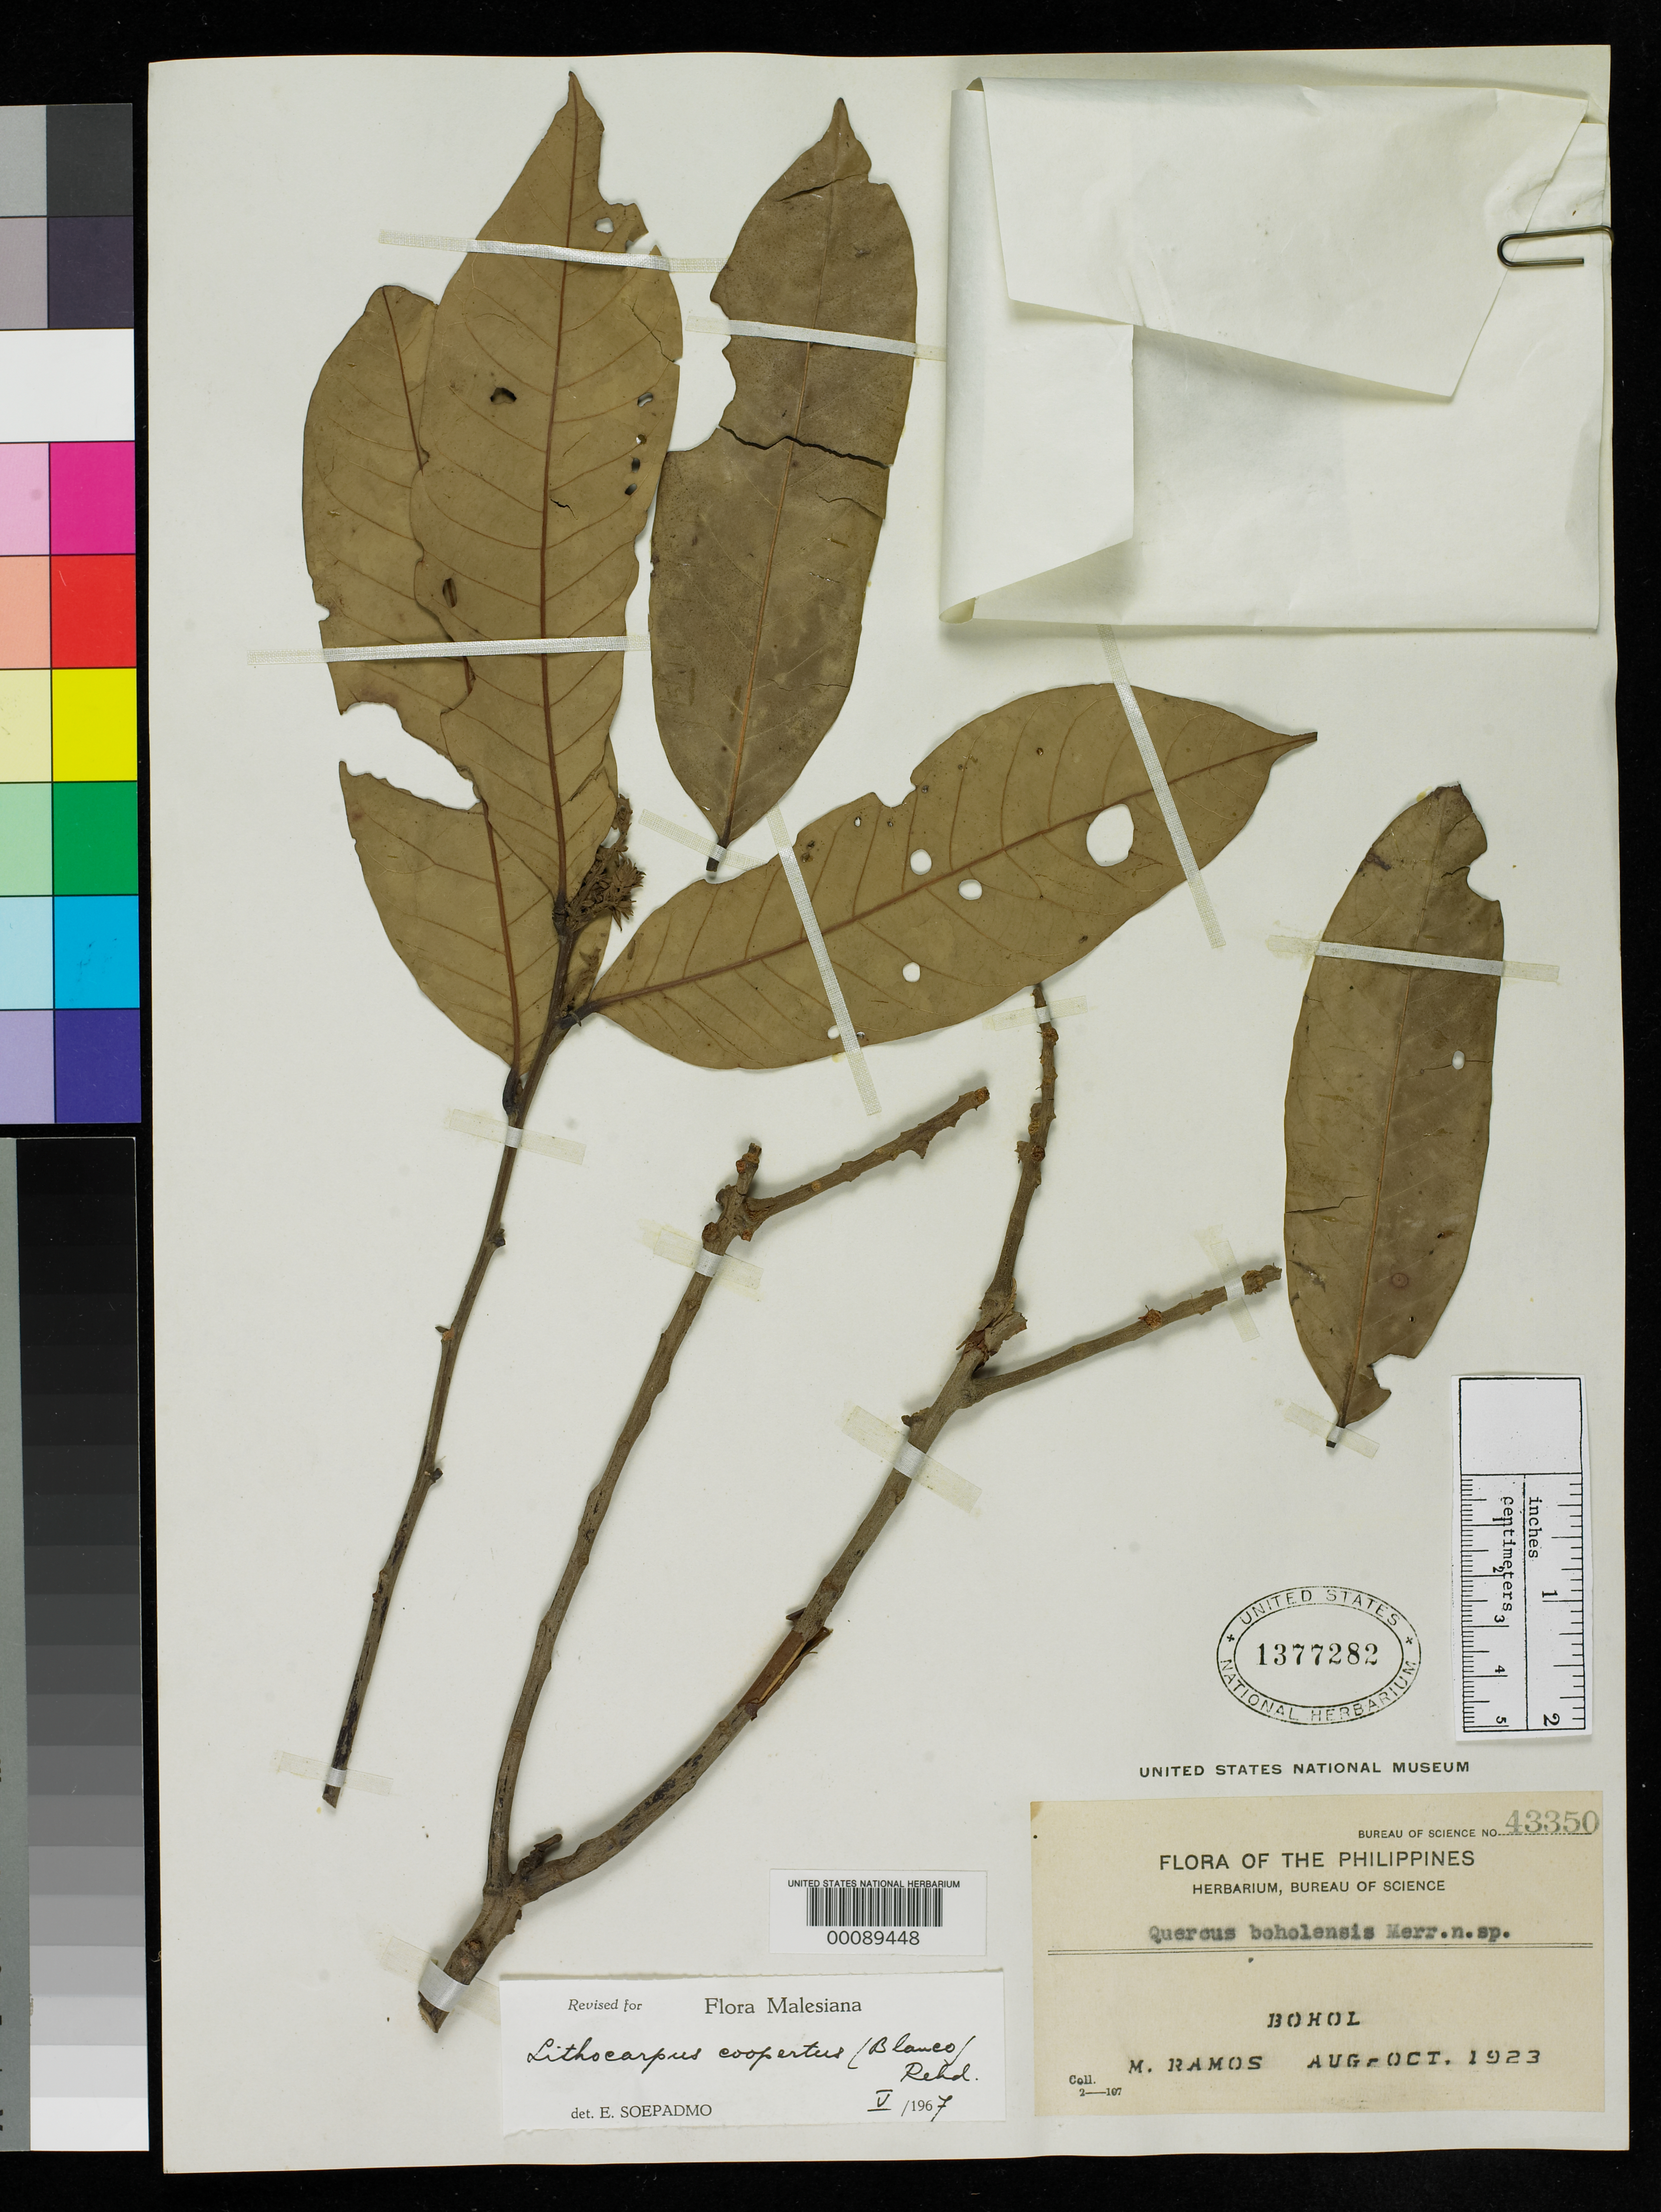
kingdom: Plantae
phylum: Tracheophyta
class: Magnoliopsida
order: Fagales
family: Fagaceae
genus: Quercus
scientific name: Quercus boholensis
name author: Merr.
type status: Isotype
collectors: M. Ramos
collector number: Bur. Sci. 43350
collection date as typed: Aug 1923 to -- Oct 1923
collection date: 1923-08/1923-10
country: Philippines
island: Bohol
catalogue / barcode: US 1377282